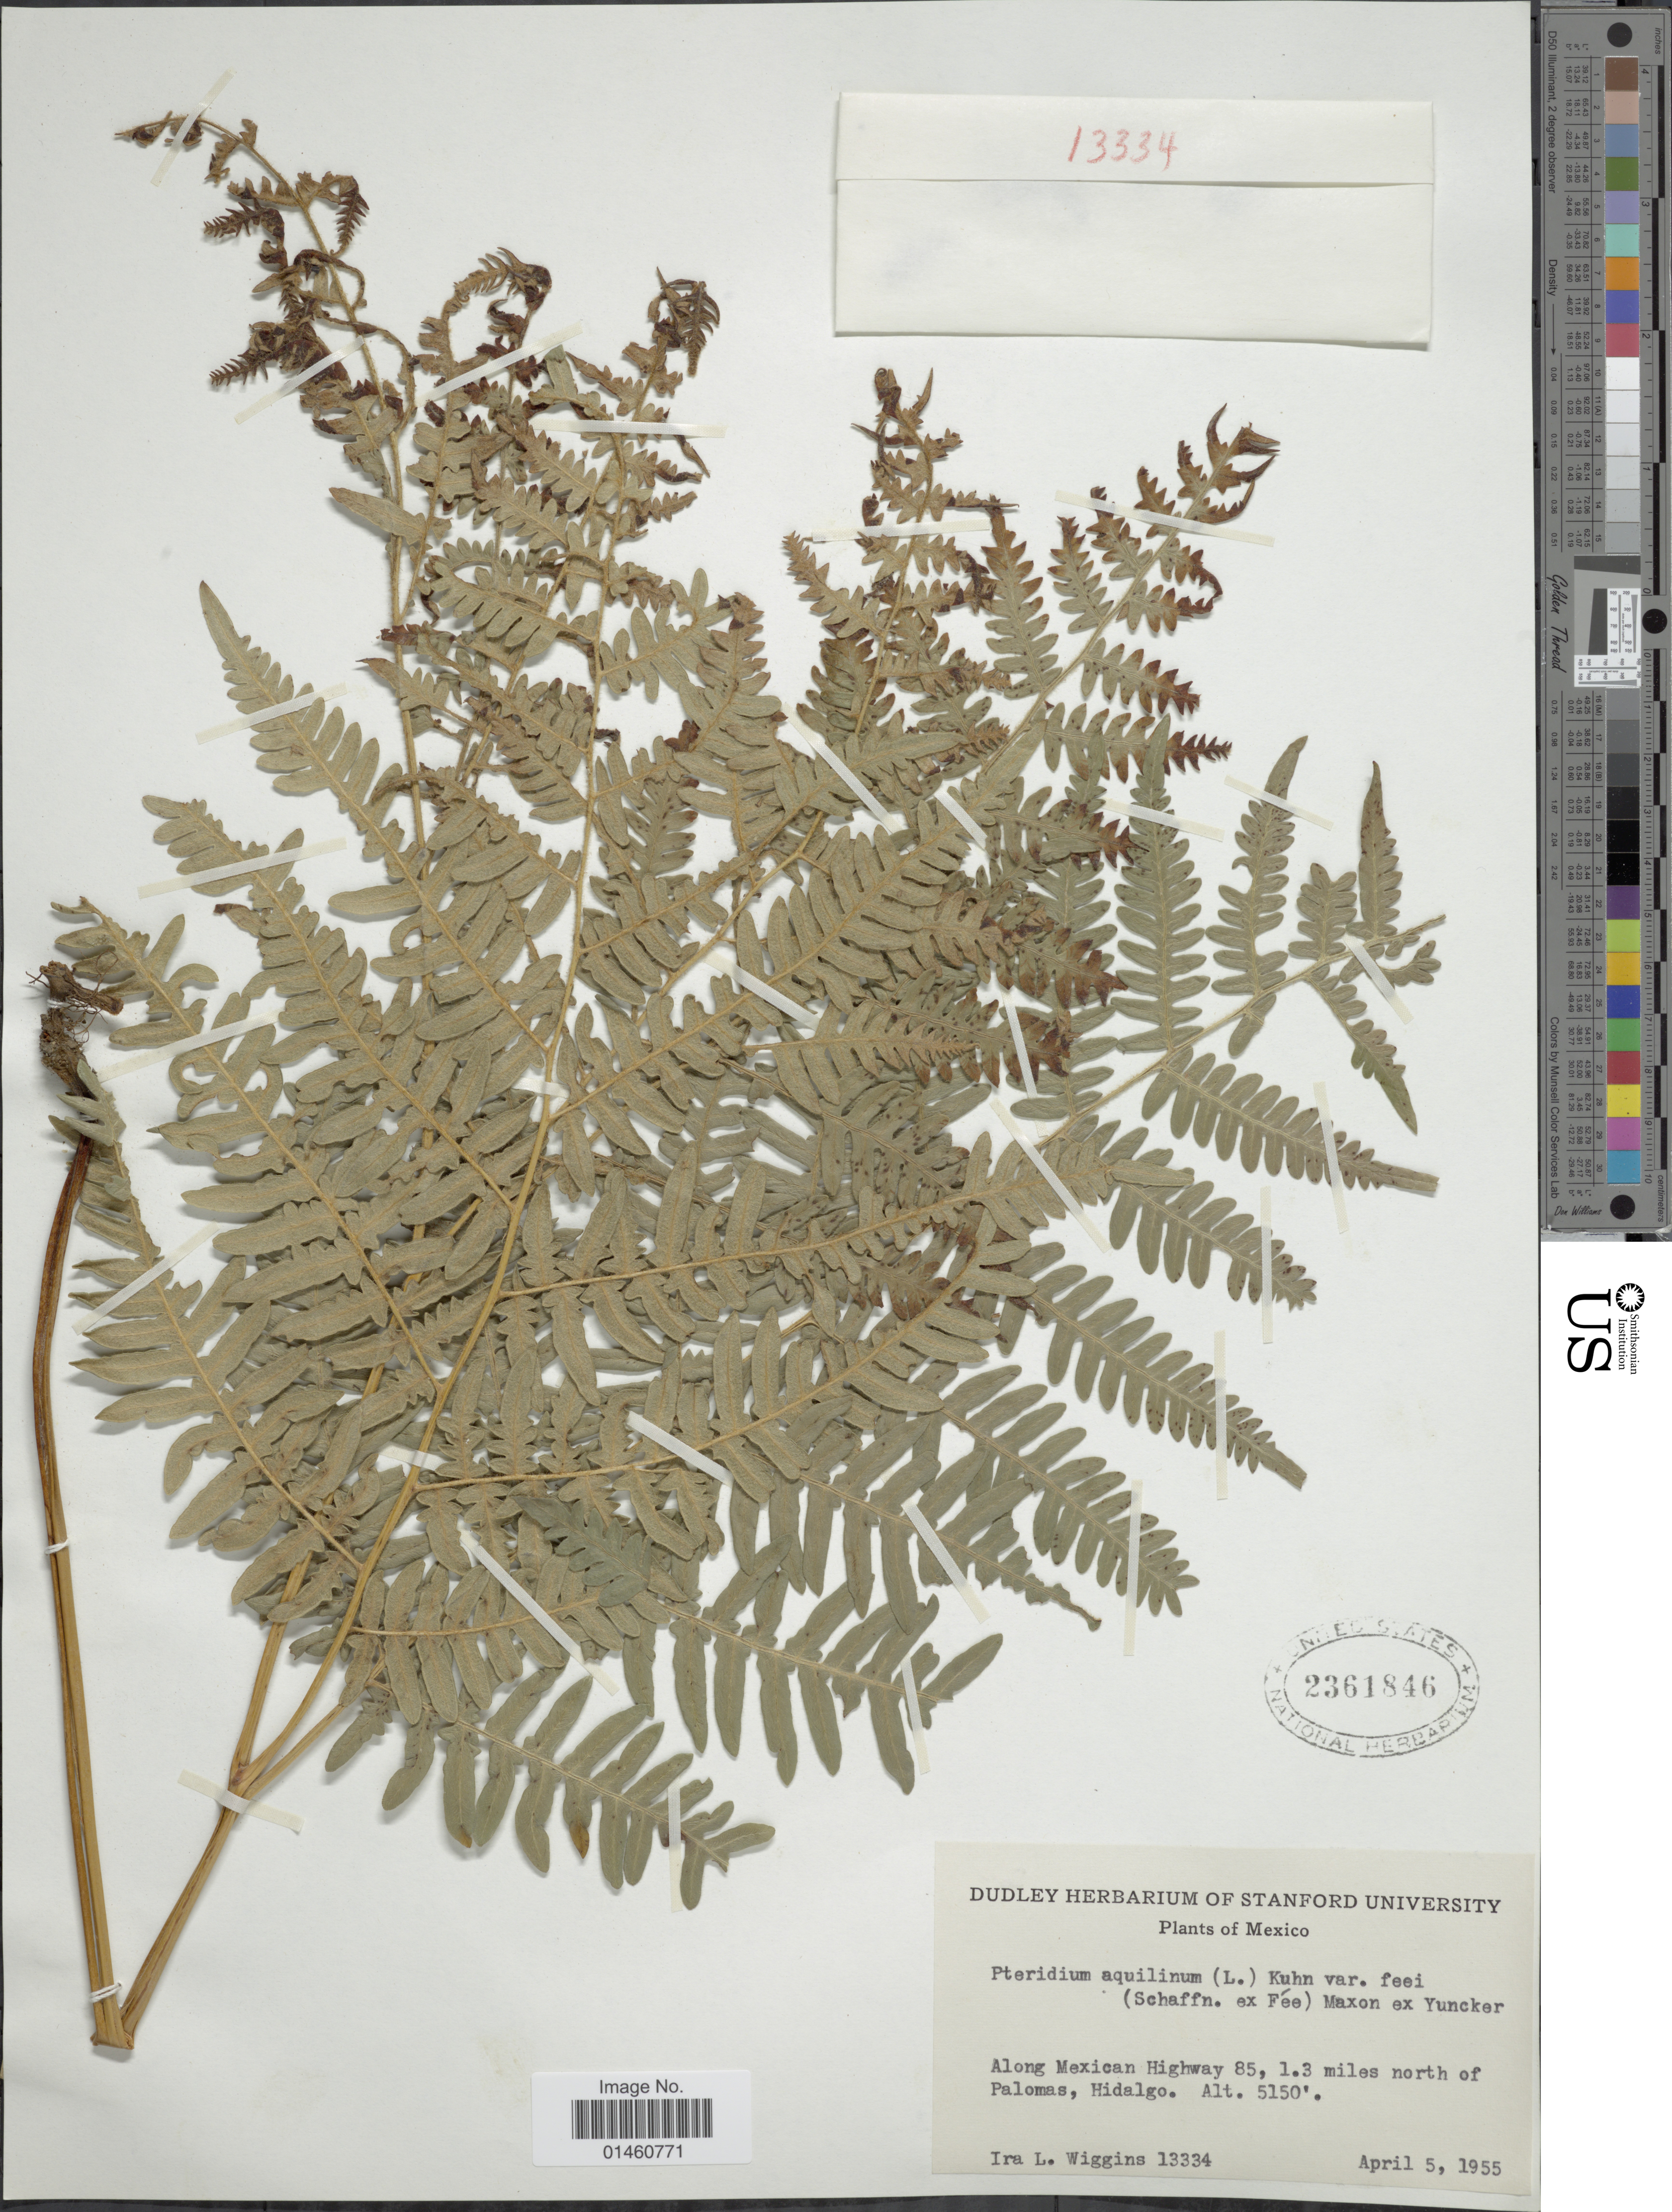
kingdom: Plantae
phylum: Tracheophyta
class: Polypodiopsida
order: Polypodiales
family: Dennstaedtiaceae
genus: Pteridium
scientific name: Pteridium aquilinum var. feei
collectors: I. L. Wiggins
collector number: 13334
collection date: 1955-04-05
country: Mexico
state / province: Hidalgo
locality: Along Mexican Highway 85, 1.3 miles north of Palomas.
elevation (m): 1570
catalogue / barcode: US 2361846